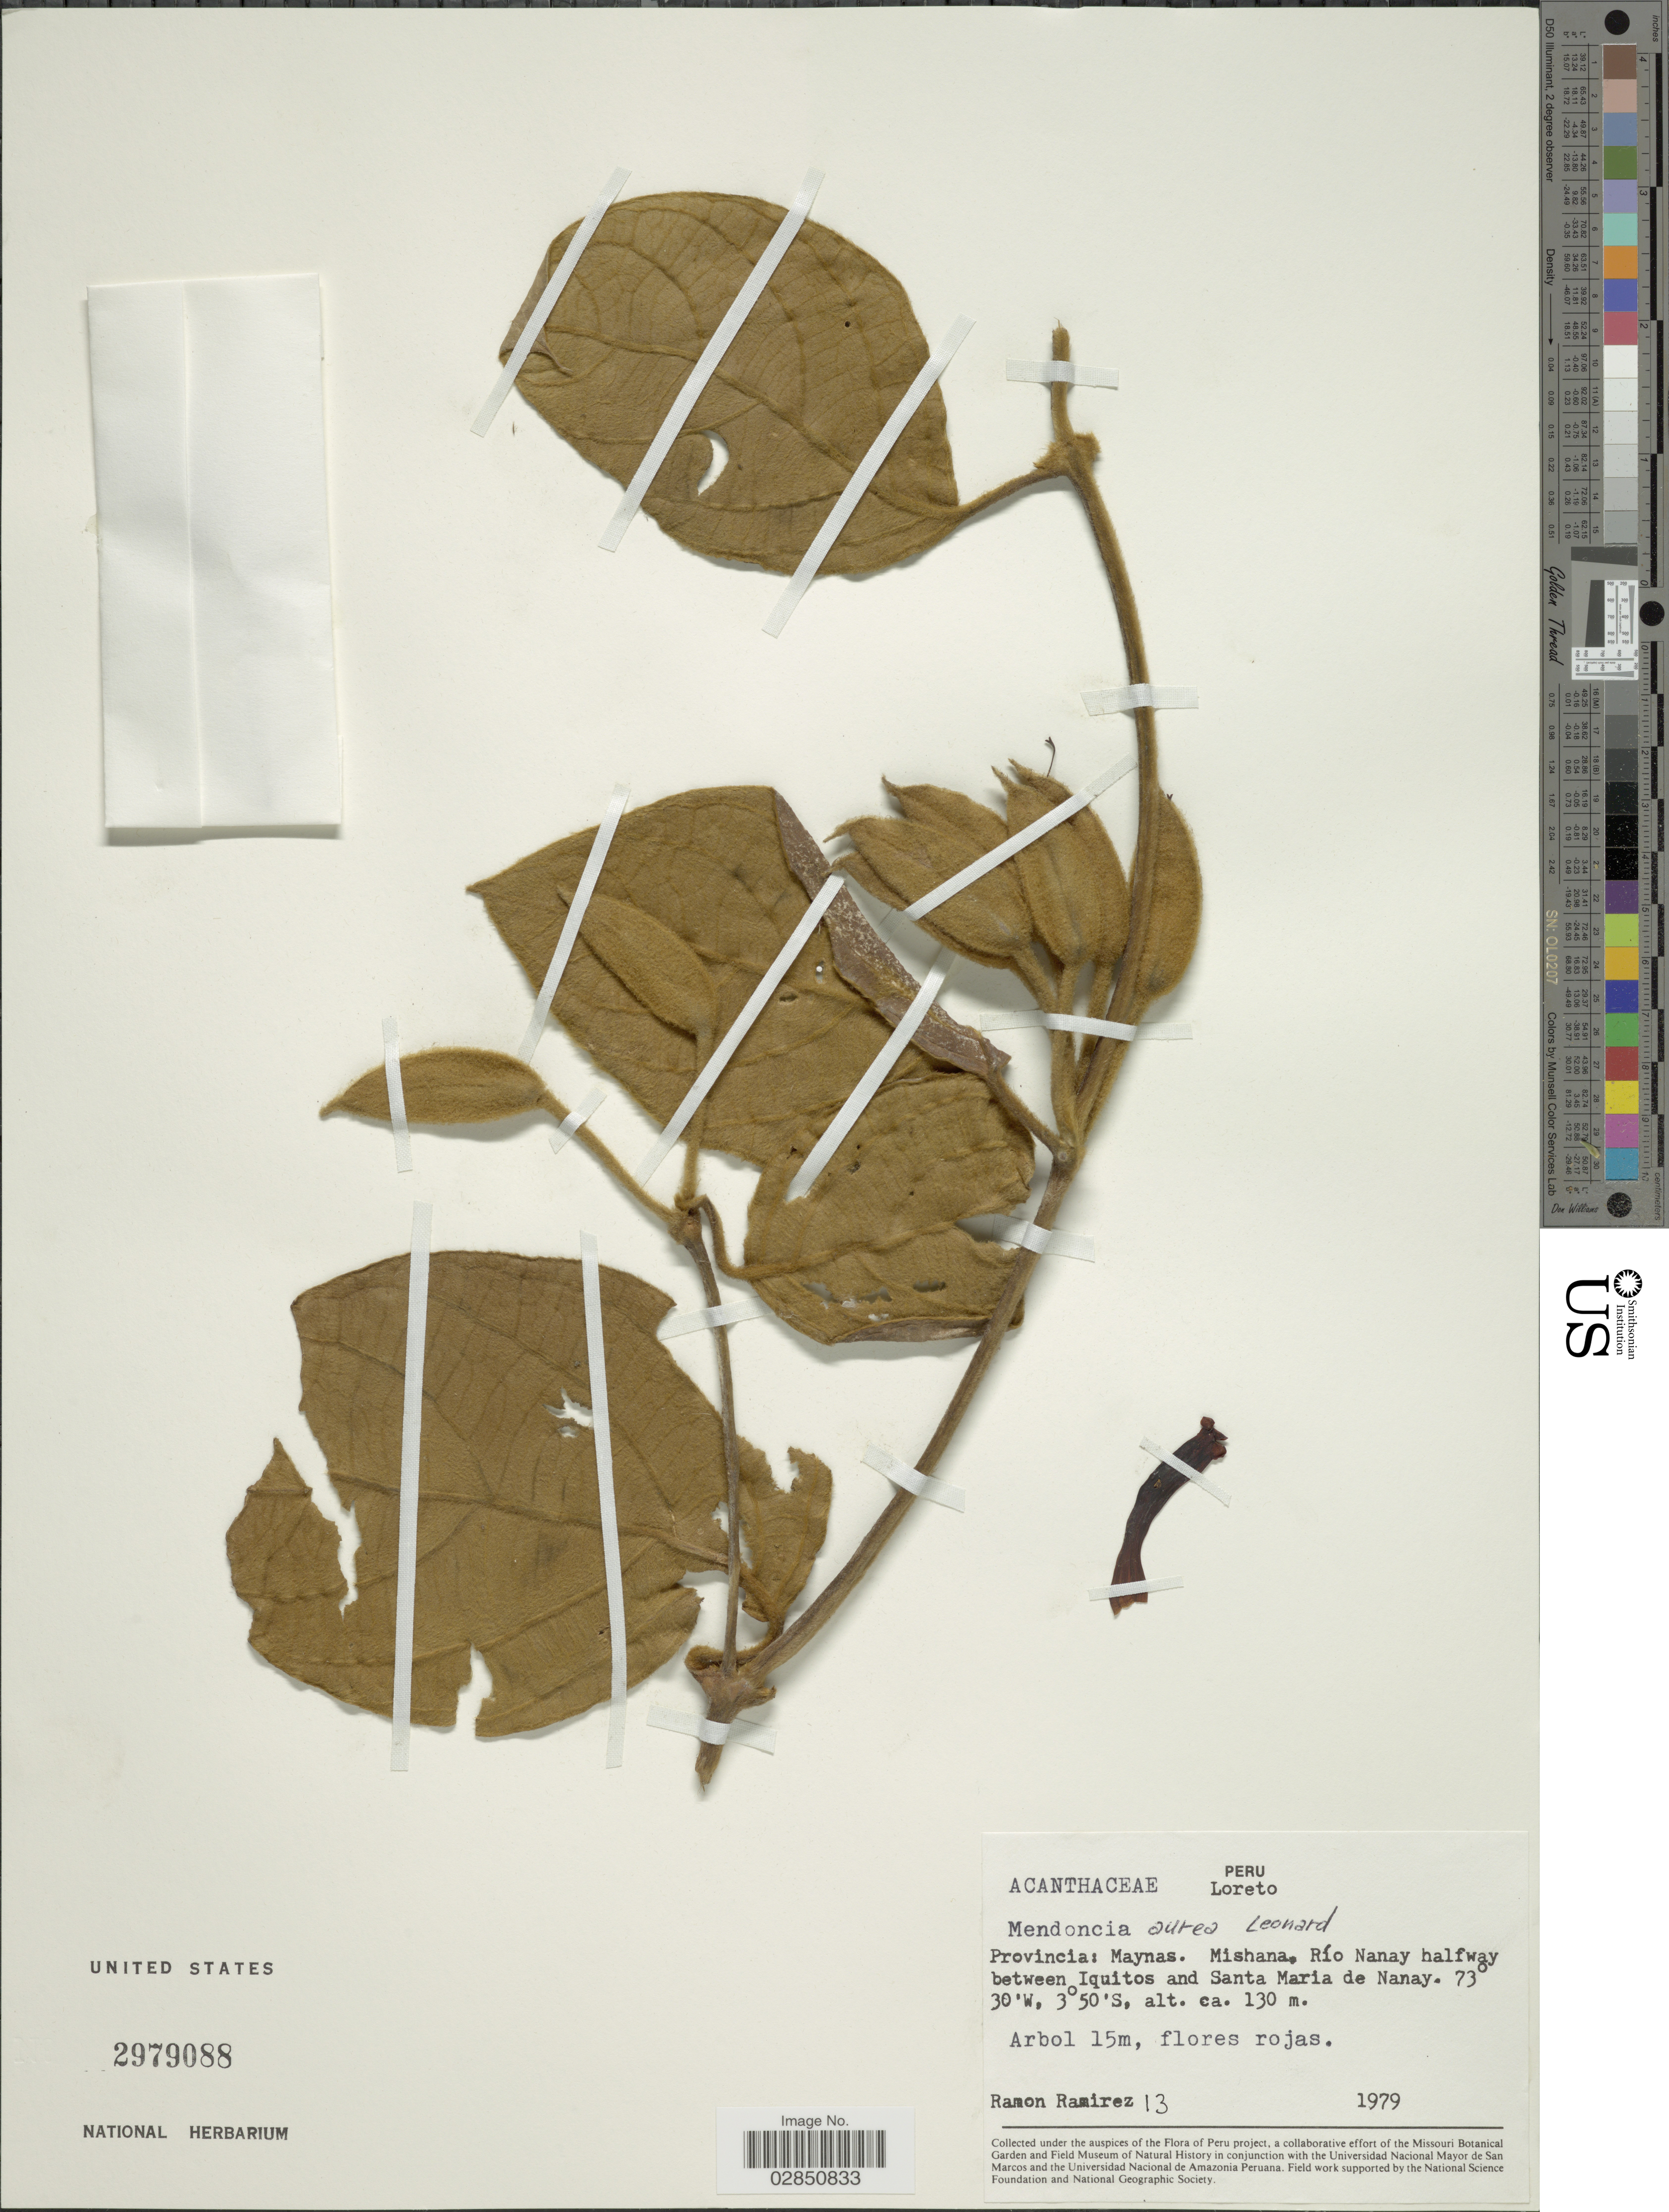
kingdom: Plantae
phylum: Tracheophyta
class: Magnoliopsida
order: Lamiales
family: Acanthaceae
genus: Mendoncia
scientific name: Mendoncia aurea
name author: Leonard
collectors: R. Ramirez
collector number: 13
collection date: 1979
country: Peru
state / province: Loreto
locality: Provincia: Maynas. Mishana. Río Nanay halfway between Iquitos and Santa Maria de Nanay.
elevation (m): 130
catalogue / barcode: US 2979088